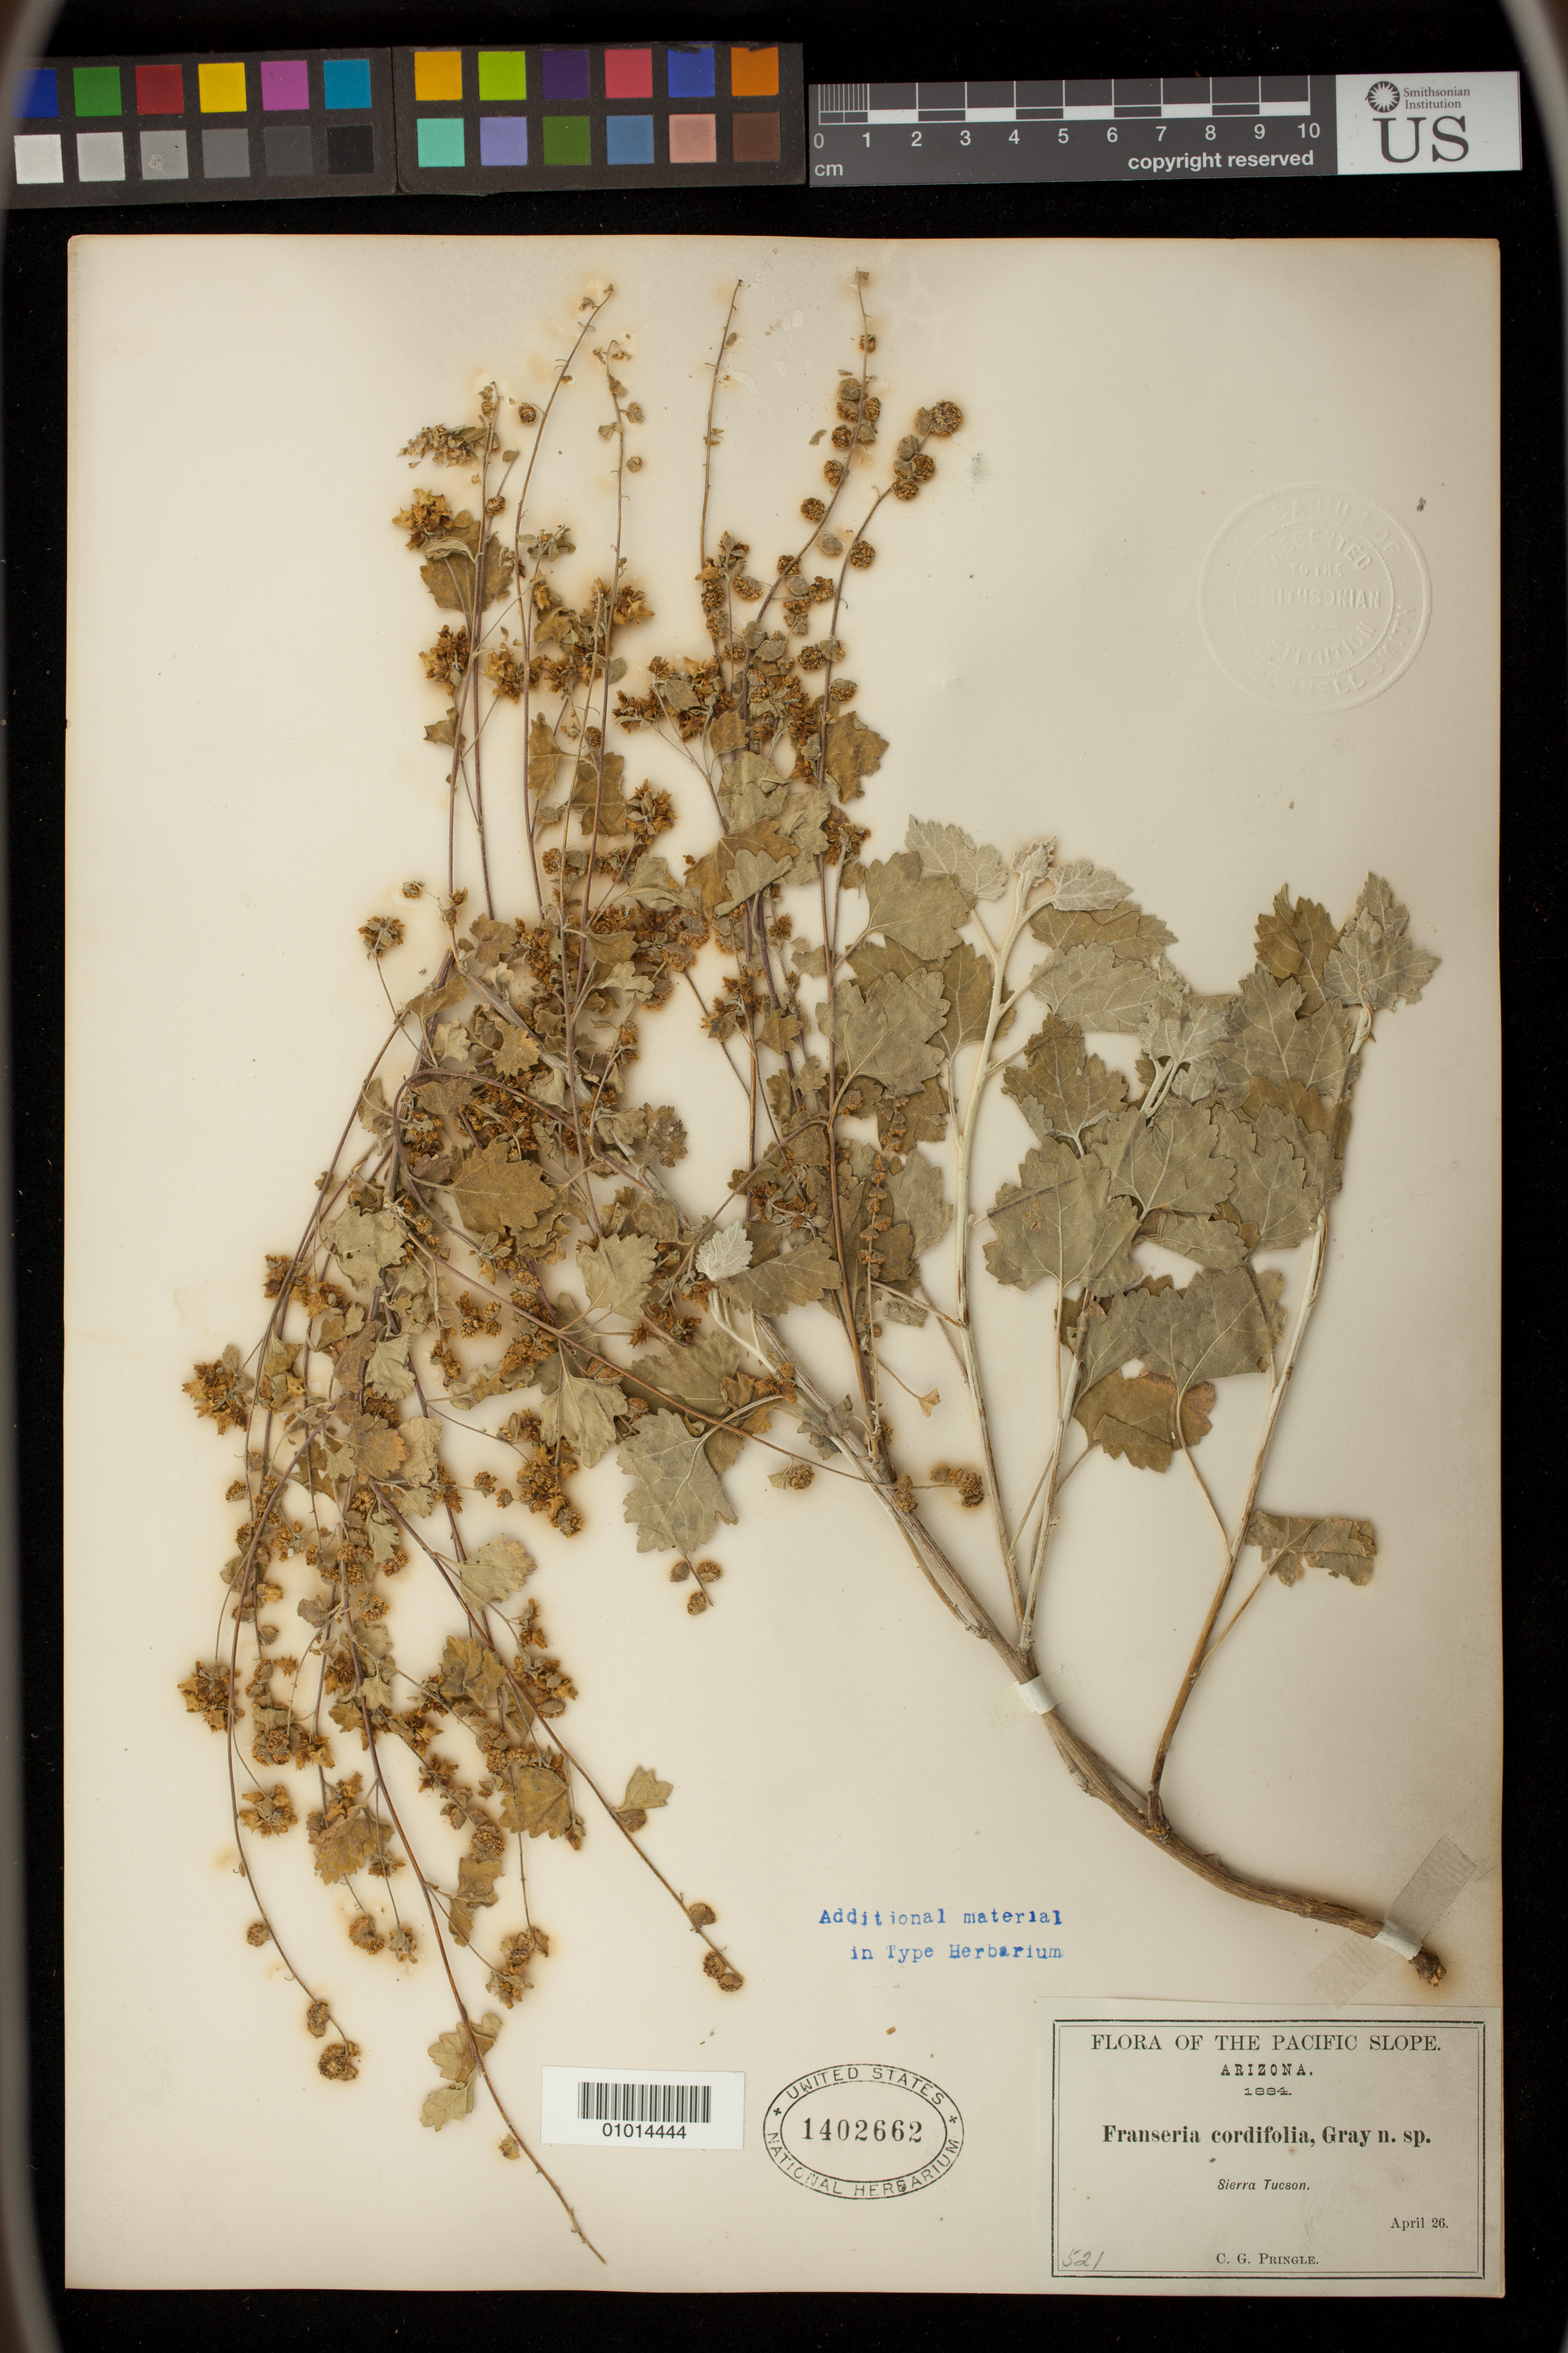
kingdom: Plantae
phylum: Tracheophyta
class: Magnoliopsida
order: Asterales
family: Asteraceae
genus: Franseria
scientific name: Franseria cordifolia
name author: A. Gray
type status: Type Collection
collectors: C. G. Pringle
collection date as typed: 26 Apr 1884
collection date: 1884-04-26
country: United States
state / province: Arizona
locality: Sierra Tucson.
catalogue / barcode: US 1402662